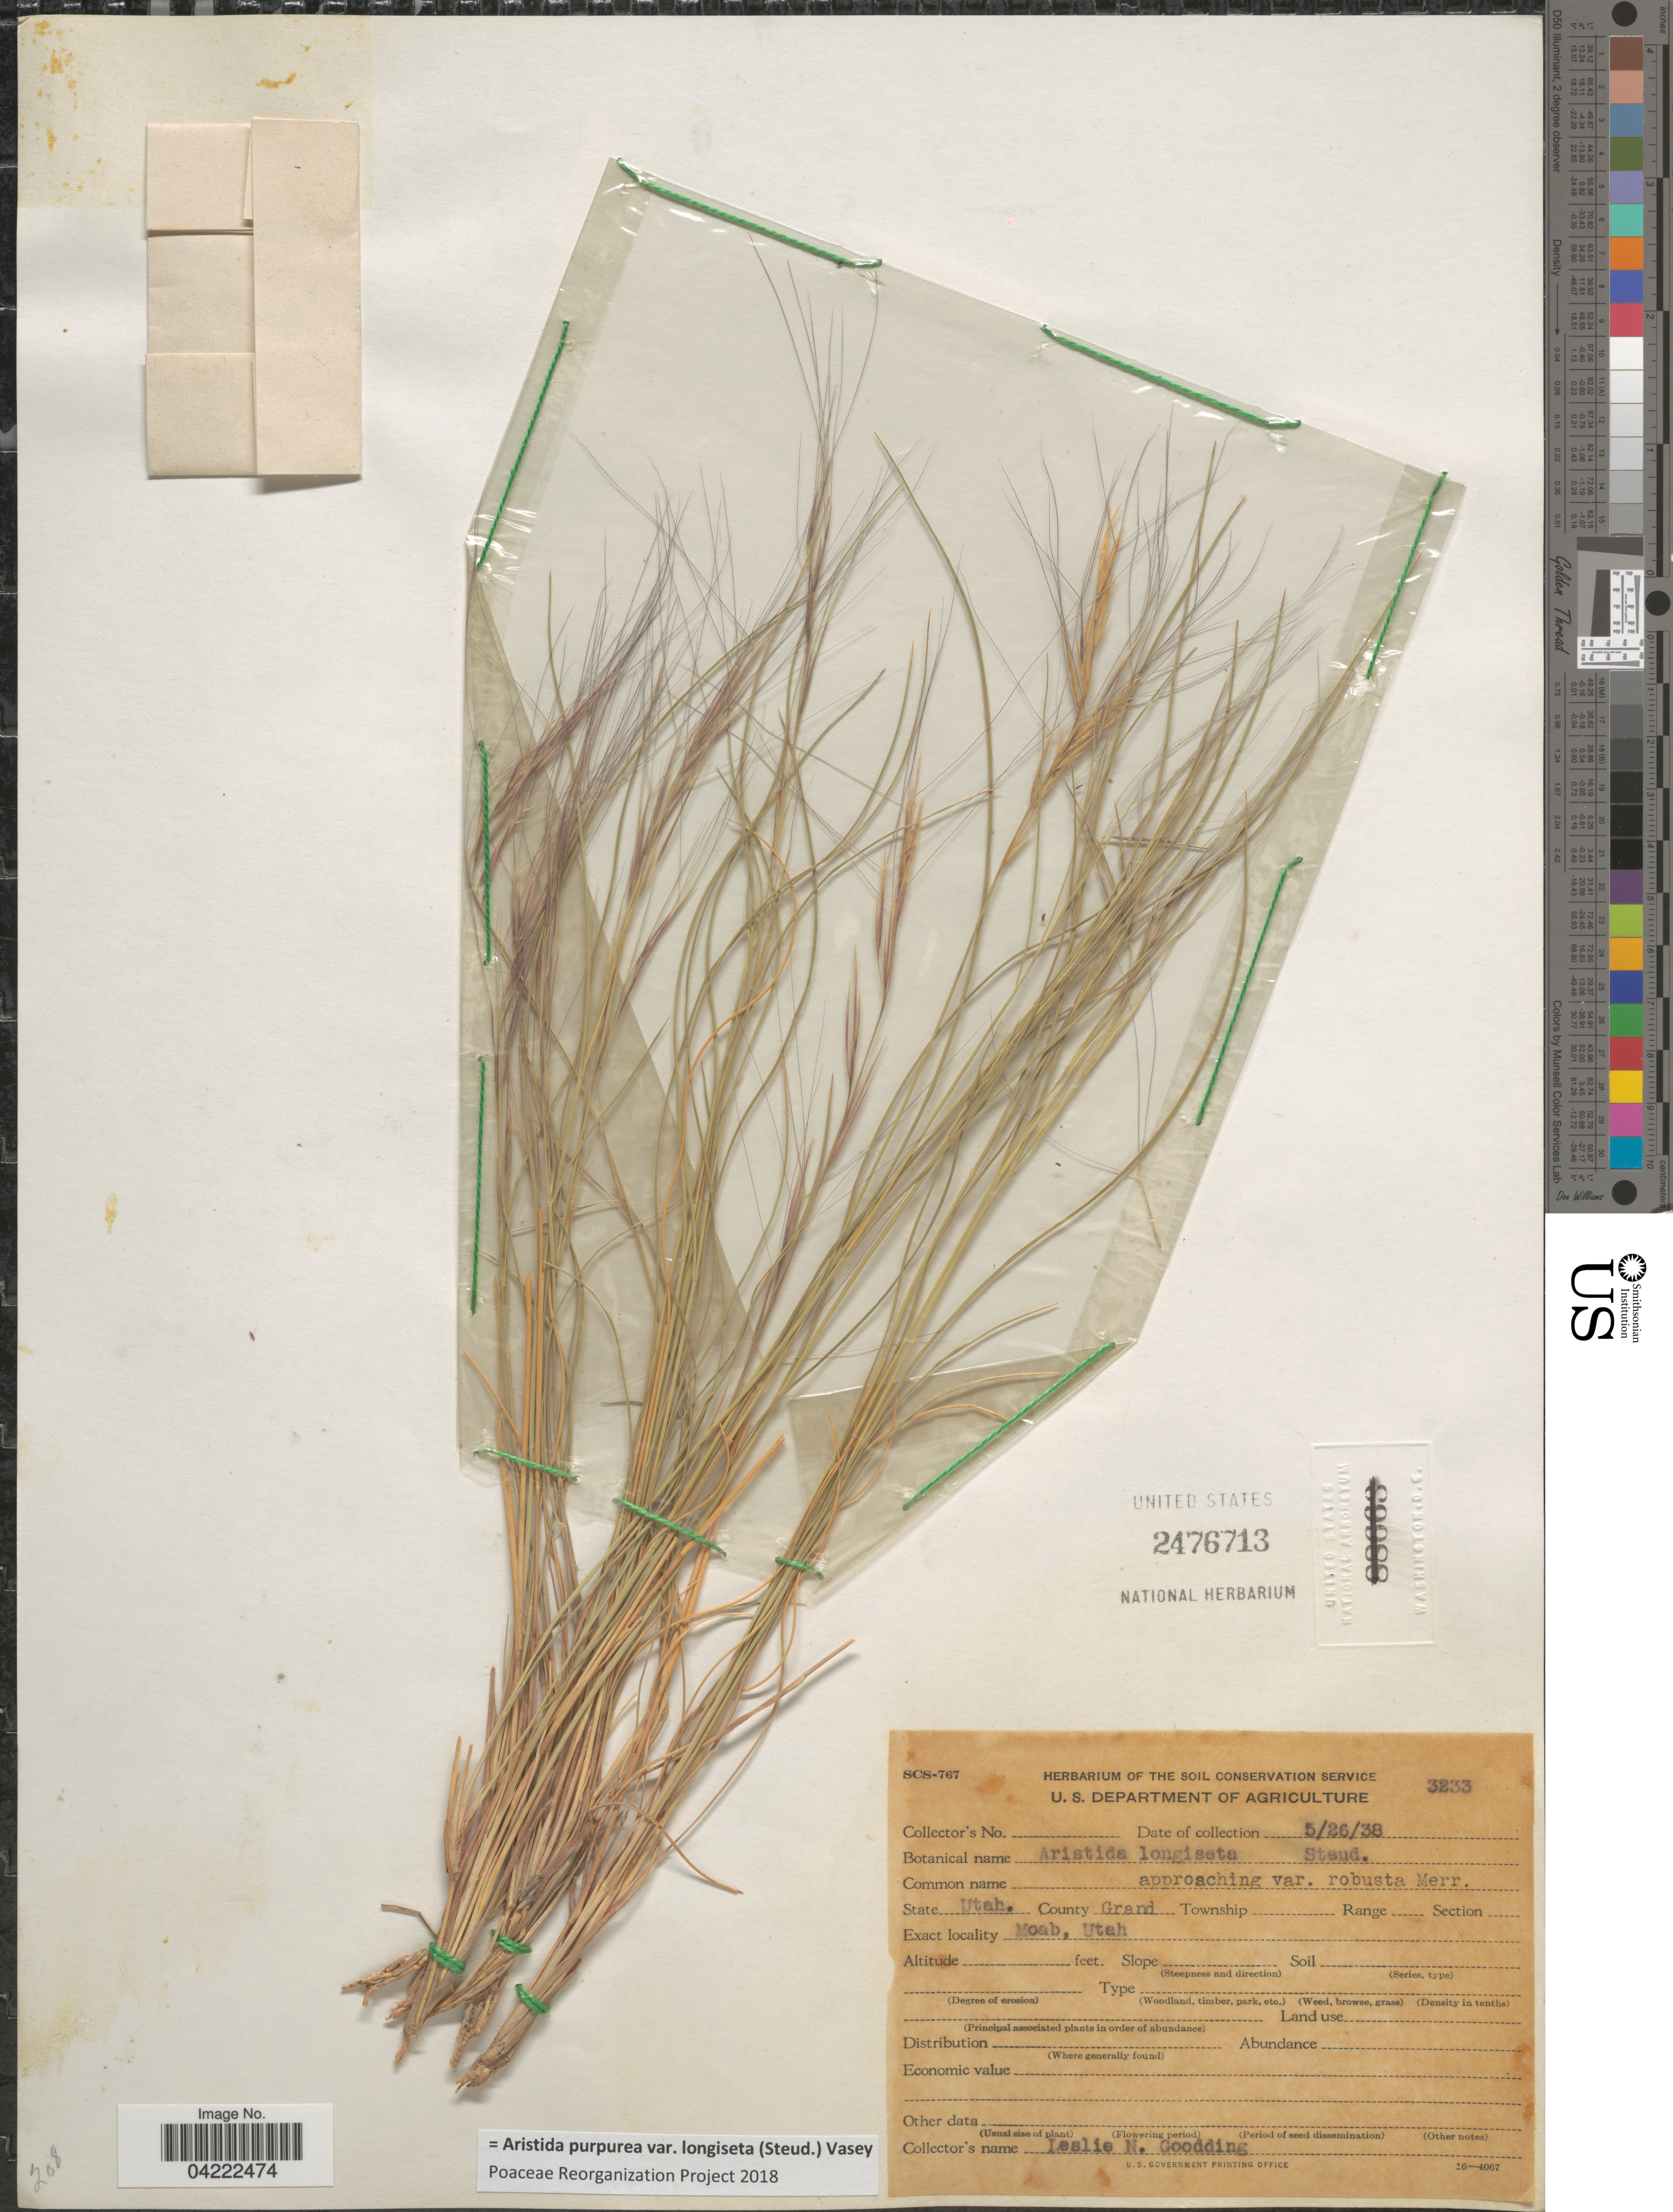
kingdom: Plantae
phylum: Tracheophyta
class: Liliopsida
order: Poales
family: Poaceae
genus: Aristida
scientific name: Aristida purpurea var. longiseta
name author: (Steud.) Vasey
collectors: L. N. Goodding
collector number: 3233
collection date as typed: Transcribed d/m/y: 26/5/38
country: United States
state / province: Utah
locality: County Grand. Moab, Utah.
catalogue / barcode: US 2476713